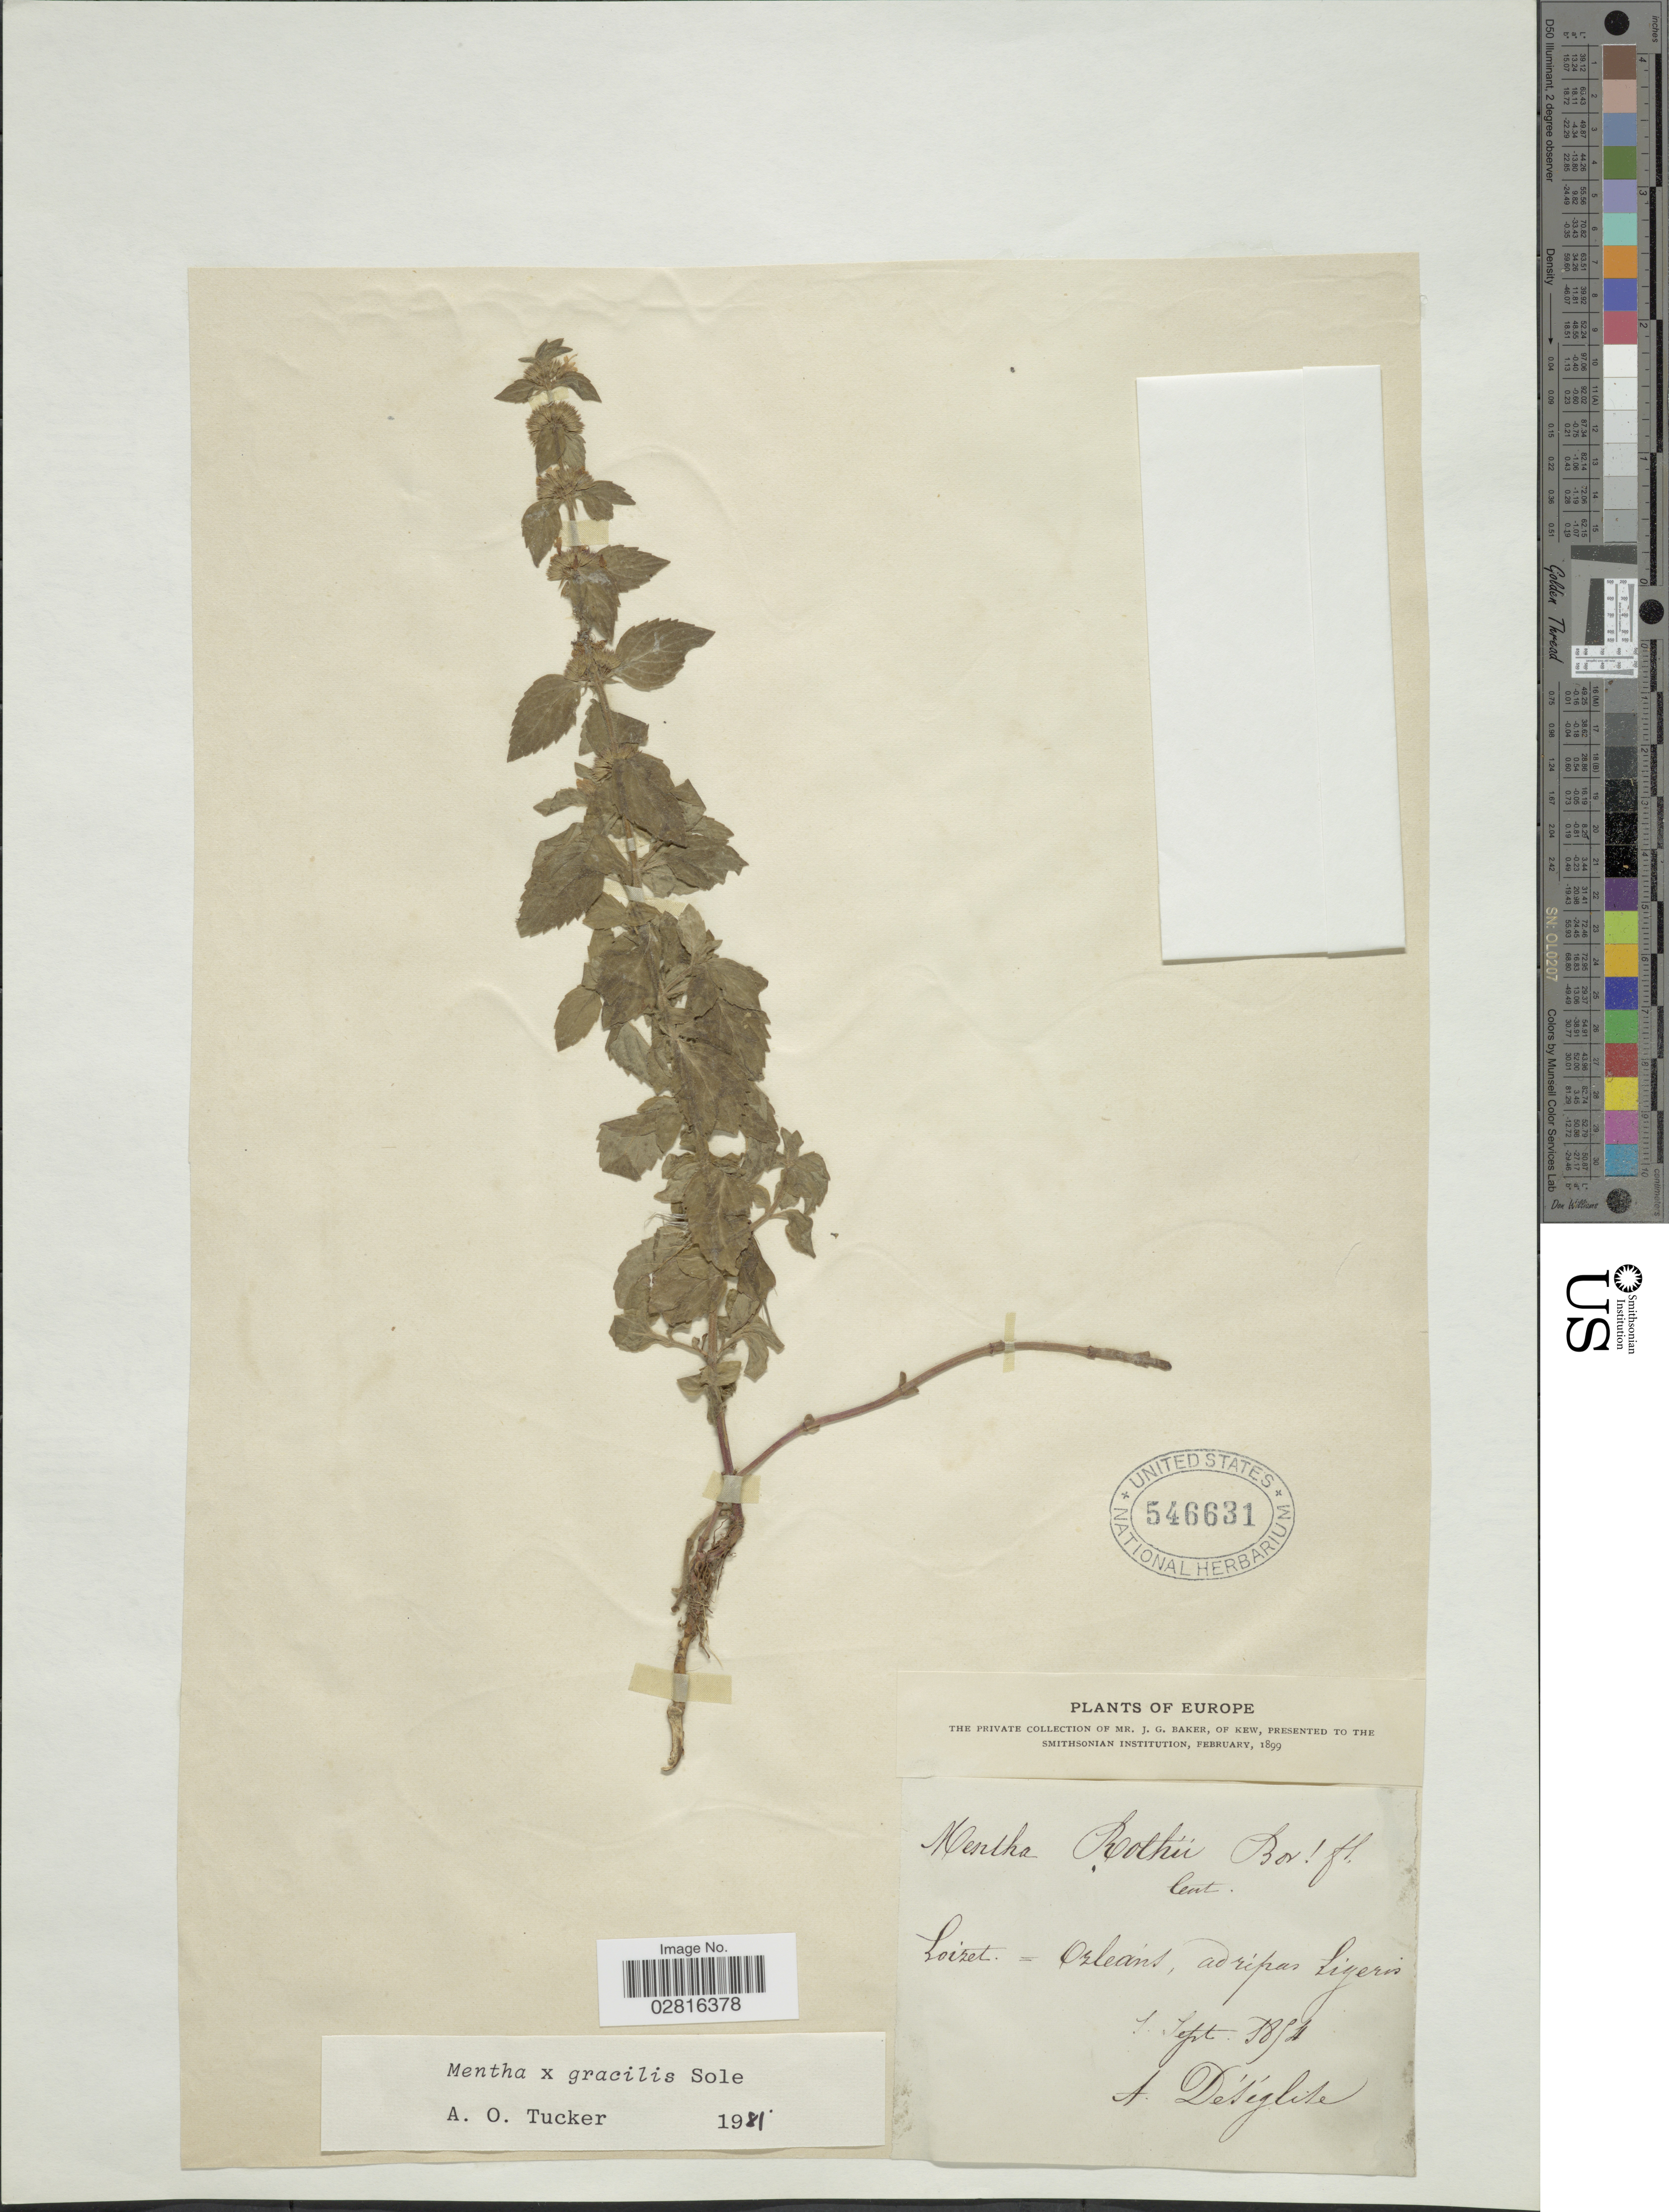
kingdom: Plantae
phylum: Tracheophyta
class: Magnoliopsida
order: Lamiales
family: Lamiaceae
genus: Mentha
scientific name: Mentha x gracilis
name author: Sole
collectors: A. Deseglise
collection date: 1854-09-07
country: France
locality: Loiret. Orleans, ad ripas ligeris [interpreted]. Europe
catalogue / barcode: US 546631